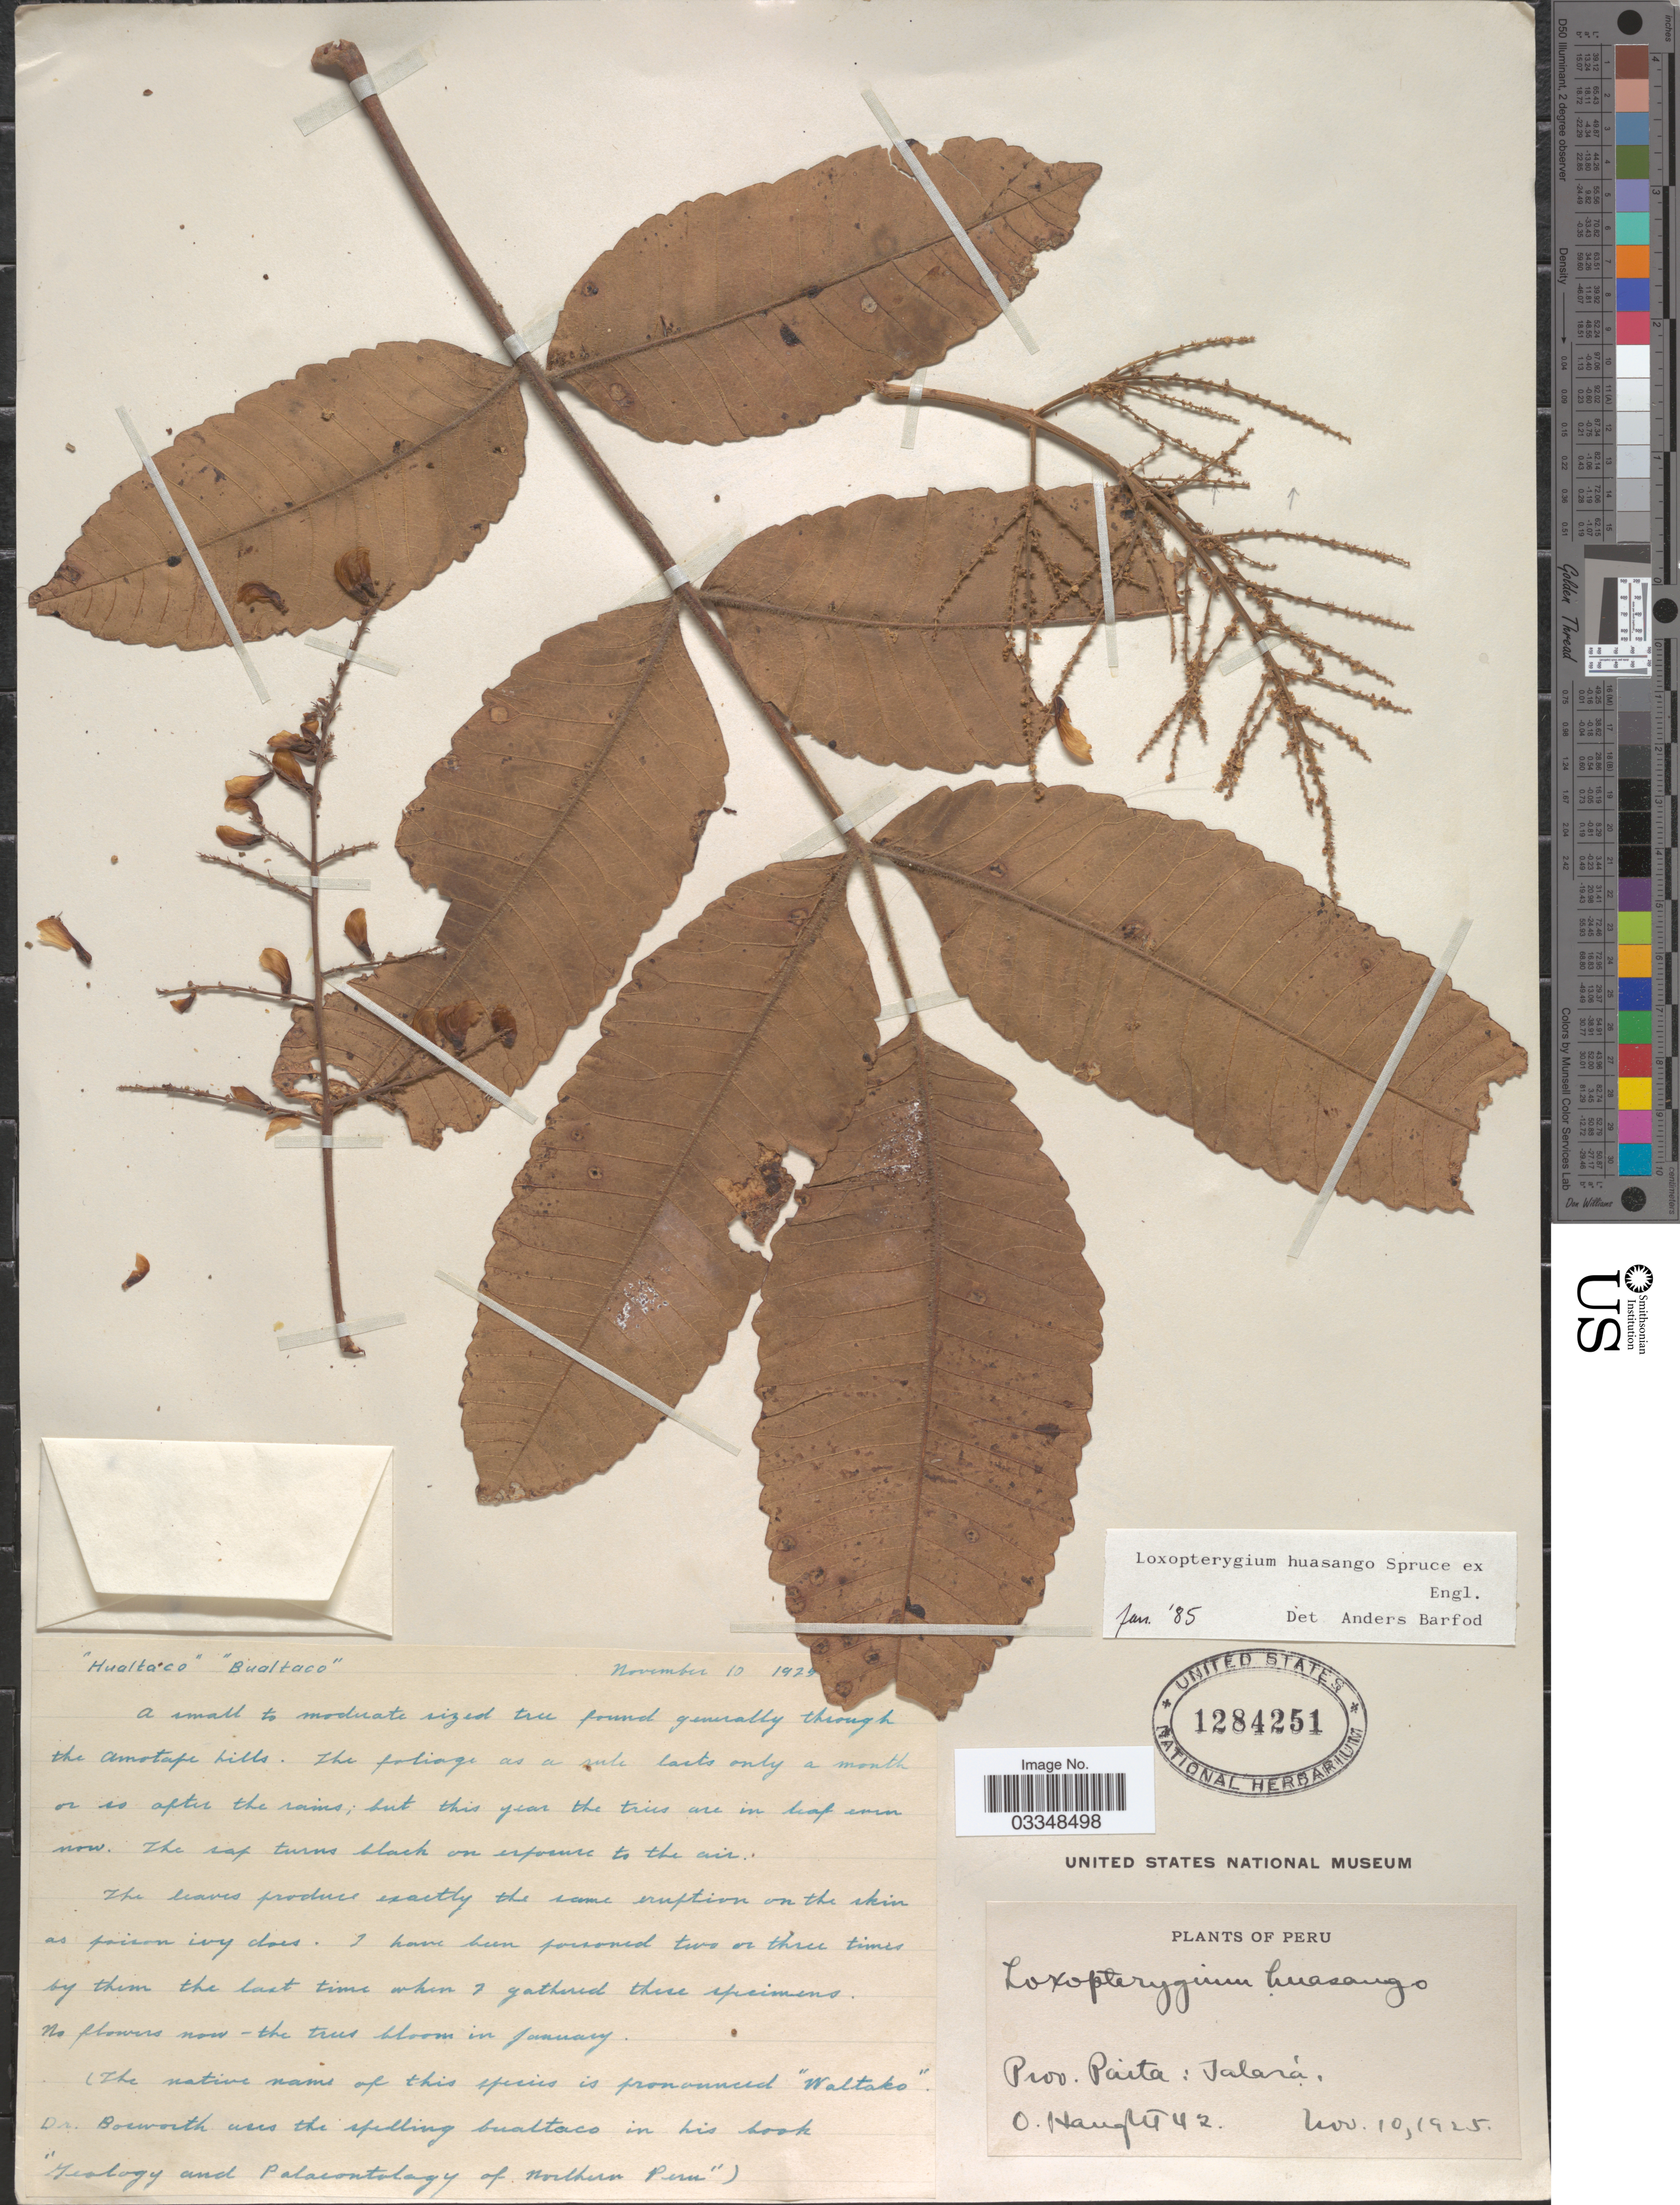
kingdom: Plantae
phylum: Tracheophyta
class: Magnoliopsida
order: Sapindales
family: Anacardiaceae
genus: Loxopterygium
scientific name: Loxopterygium huasango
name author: Spruce ex Engl.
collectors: O. Haught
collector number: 42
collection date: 1925-11-10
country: Peru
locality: Prov. Paita: Talará.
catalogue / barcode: US 1284251